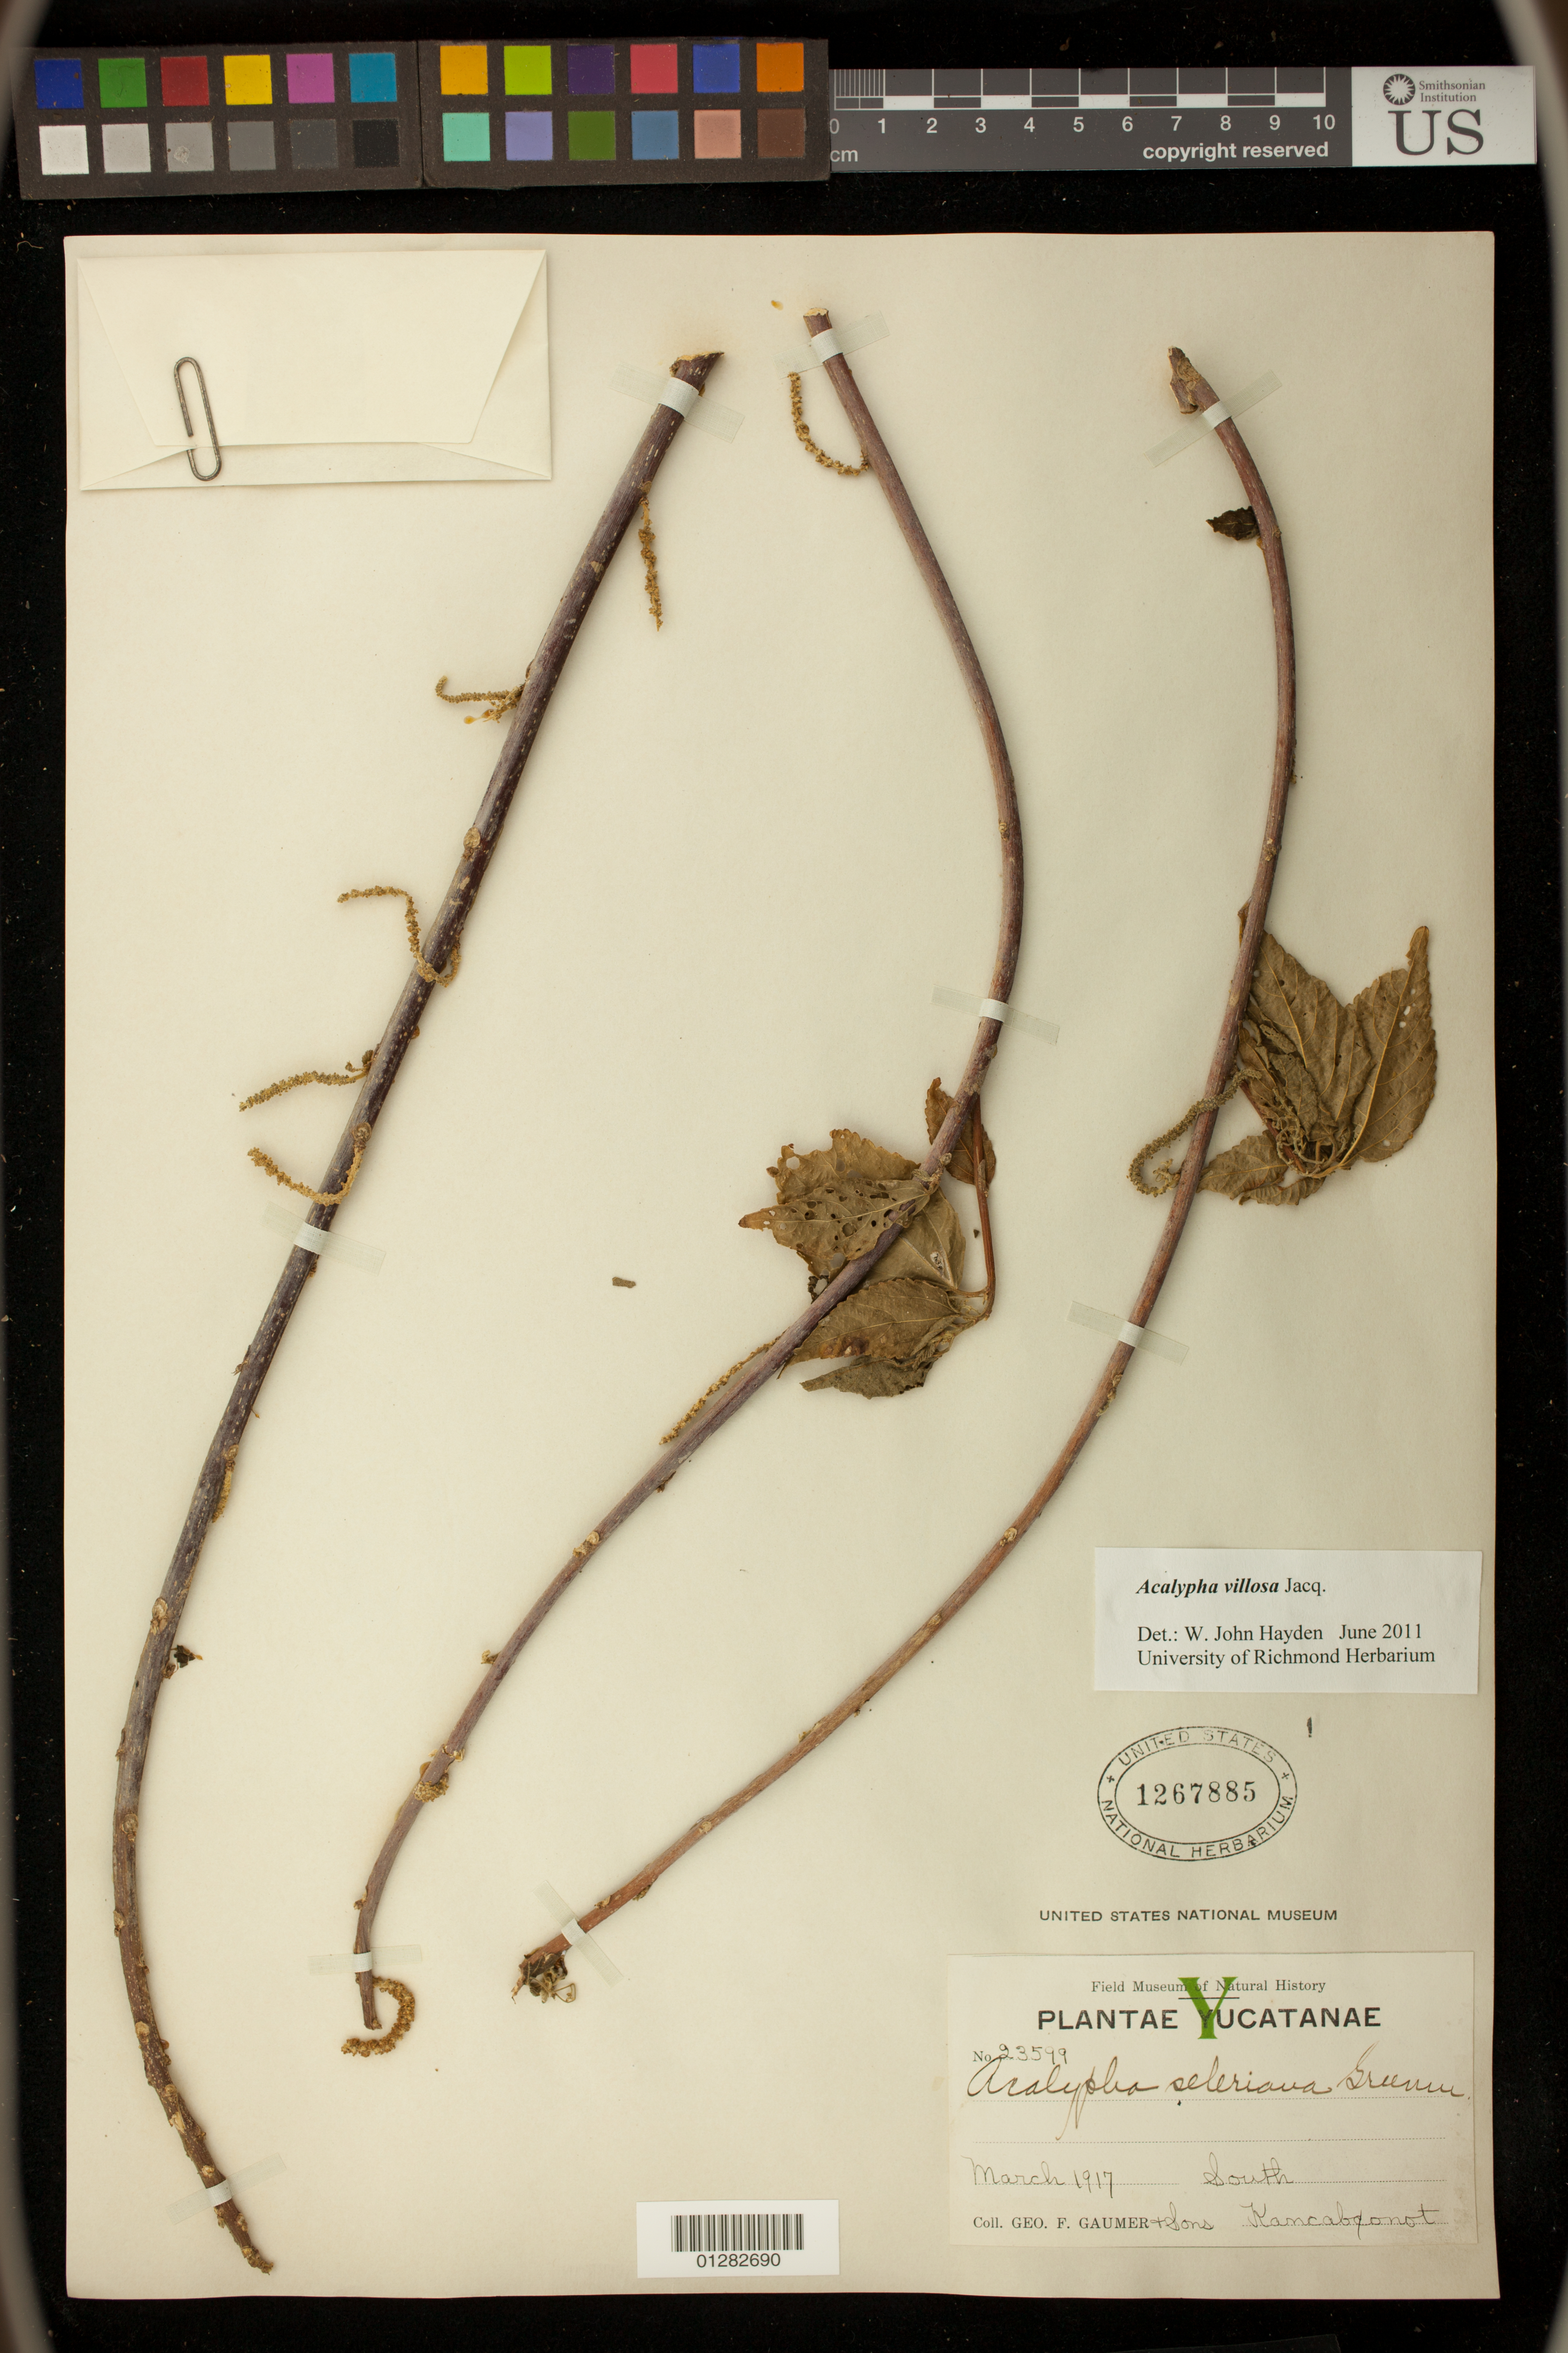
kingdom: Plantae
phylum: Tracheophyta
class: Magnoliopsida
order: Malpighiales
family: Euphorbiaceae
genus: Acalypha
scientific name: Acalypha villosa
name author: Jacq.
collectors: G. F. Gaumer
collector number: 23599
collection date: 1917-03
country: Mexico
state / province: Yucatán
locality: Kancabonot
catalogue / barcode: US 1267885